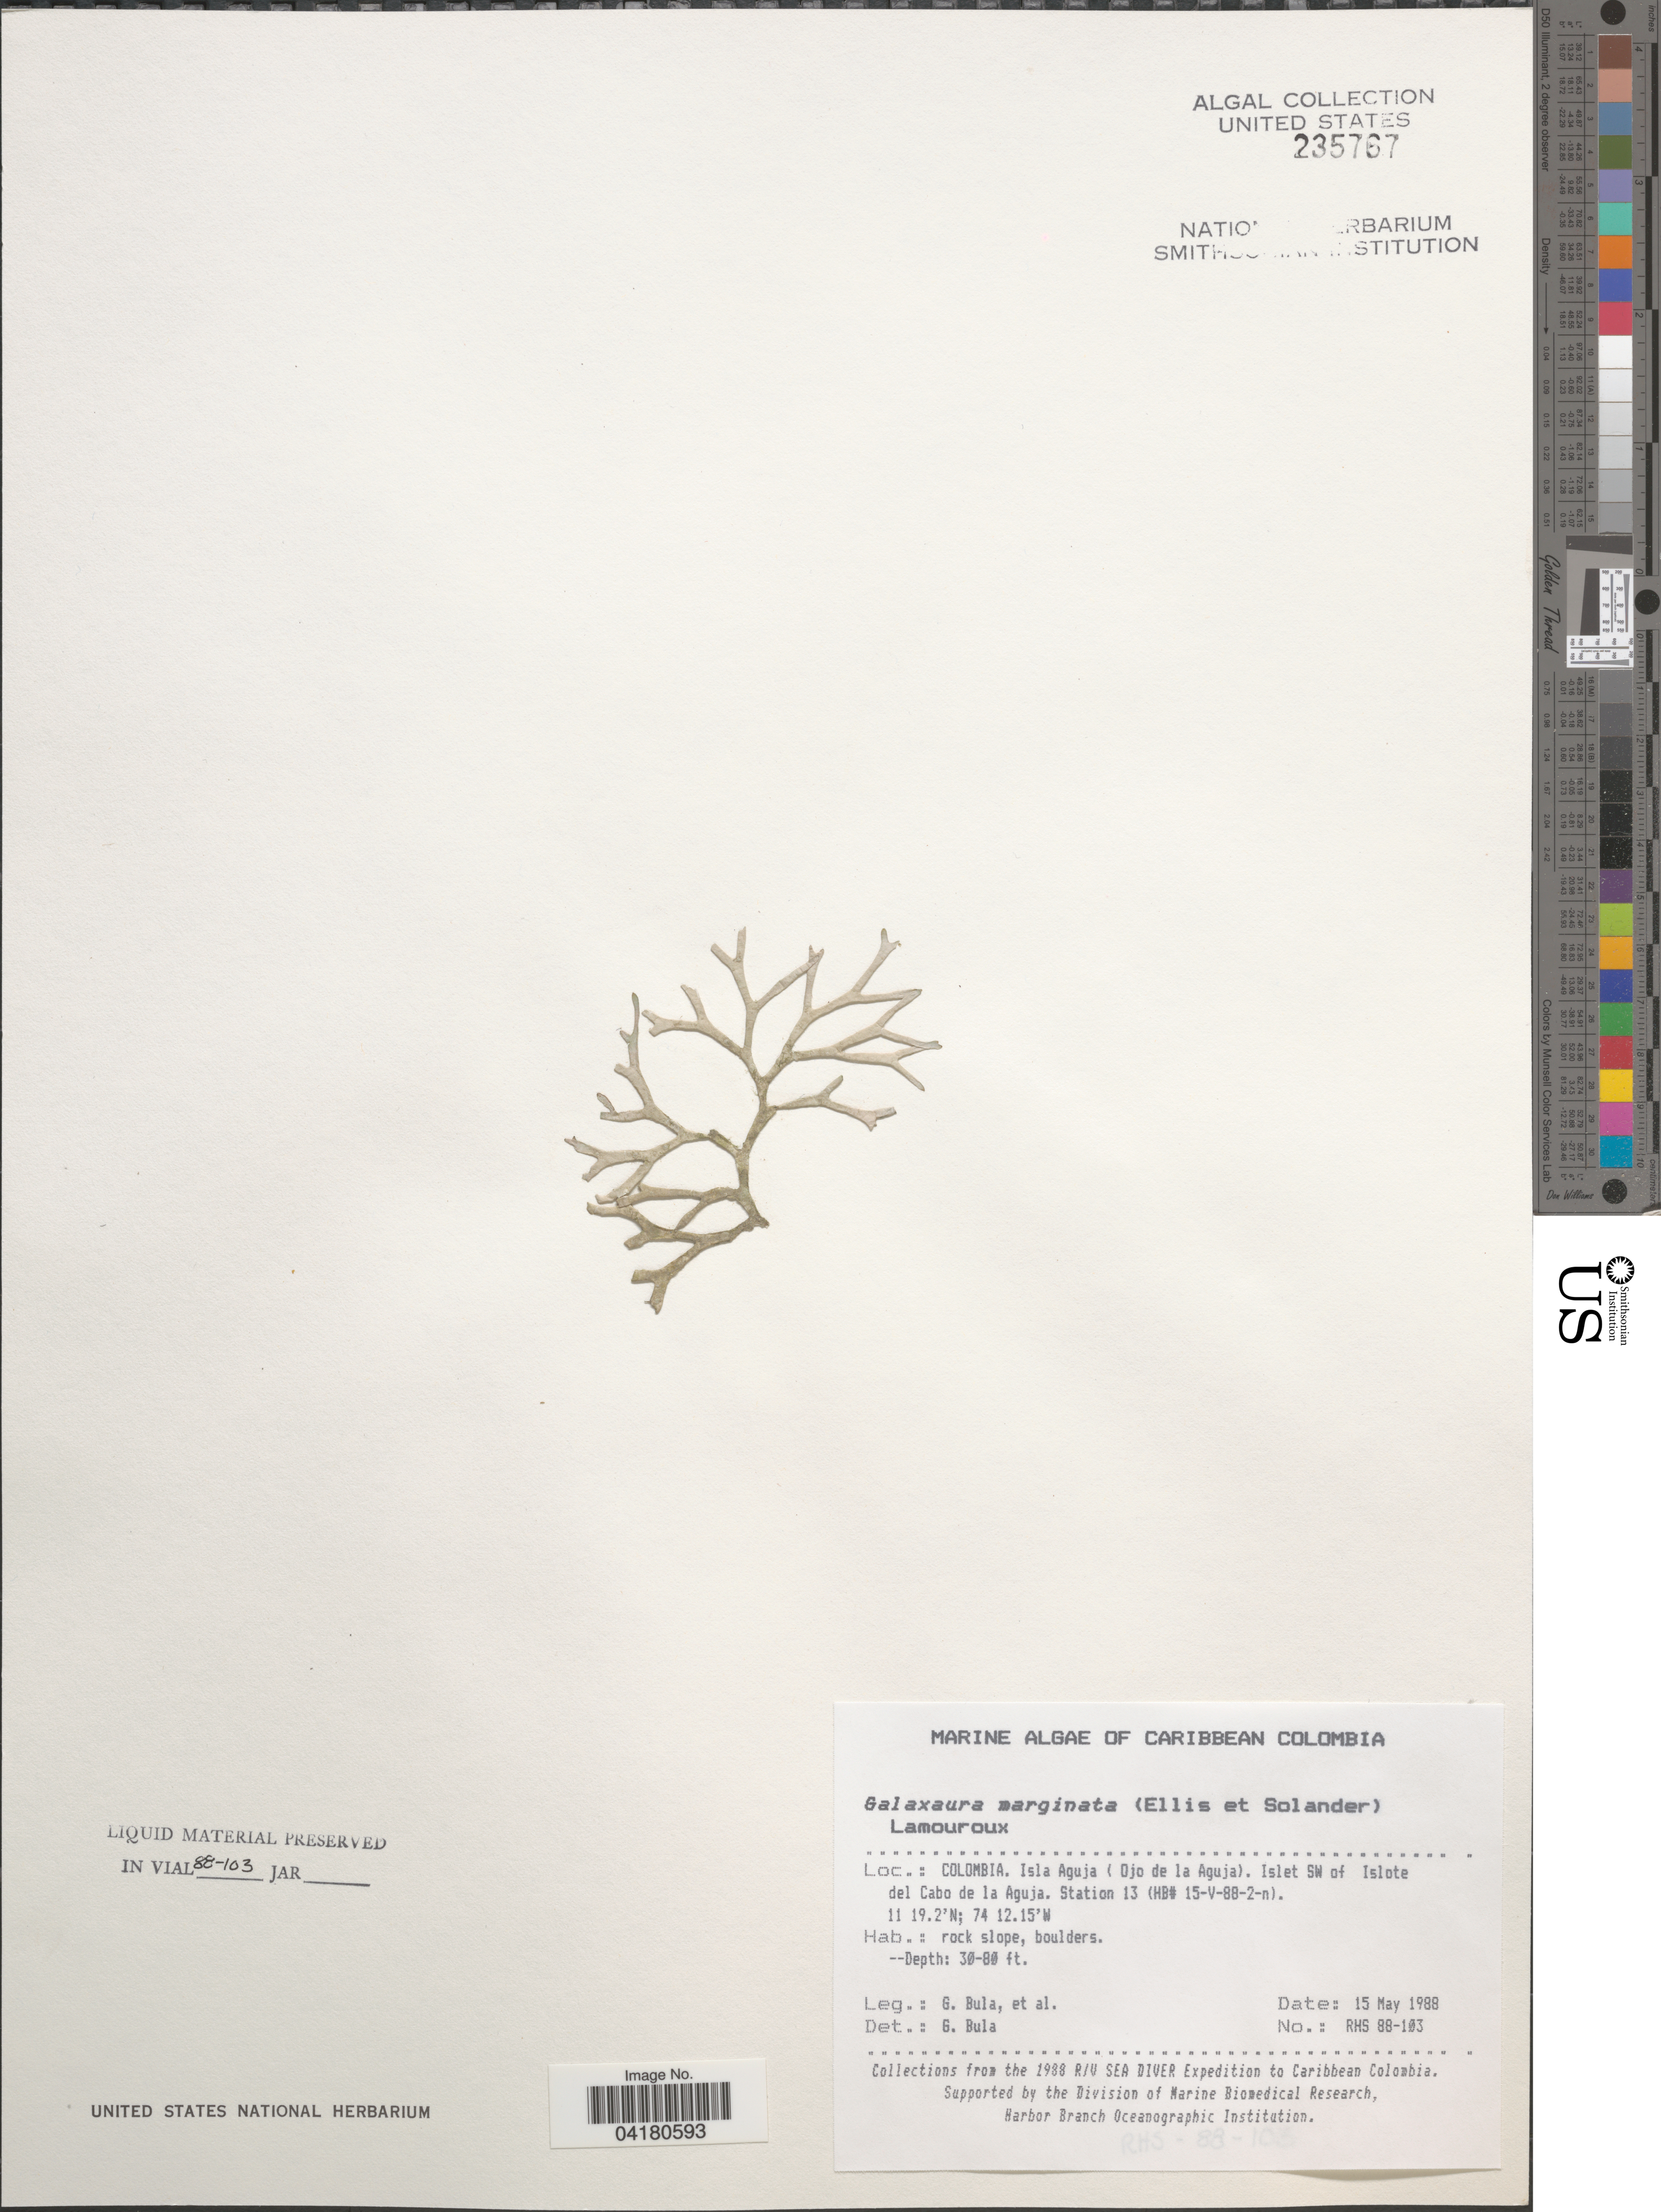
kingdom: Plantae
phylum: Rhodophyta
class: Florideophyceae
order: Nemaliales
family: Galaxauraceae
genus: Galaxaura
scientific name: Galaxaura marginata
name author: (J. Ellis & Sol.) J.V.Lamouroux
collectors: G. Bula & et al.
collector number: RHS88-103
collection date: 1988-05-15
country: Colombia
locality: Caribbean Colombia. Isla Aguja (Ojo de la Aguja). Islet SW of Islote del Cabo de la Aguja. Station 13 (HB# 15-V-88-2-n). The 1988 R/V Sea Diver Expedition to Caribbean Colombia.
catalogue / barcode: US 235767